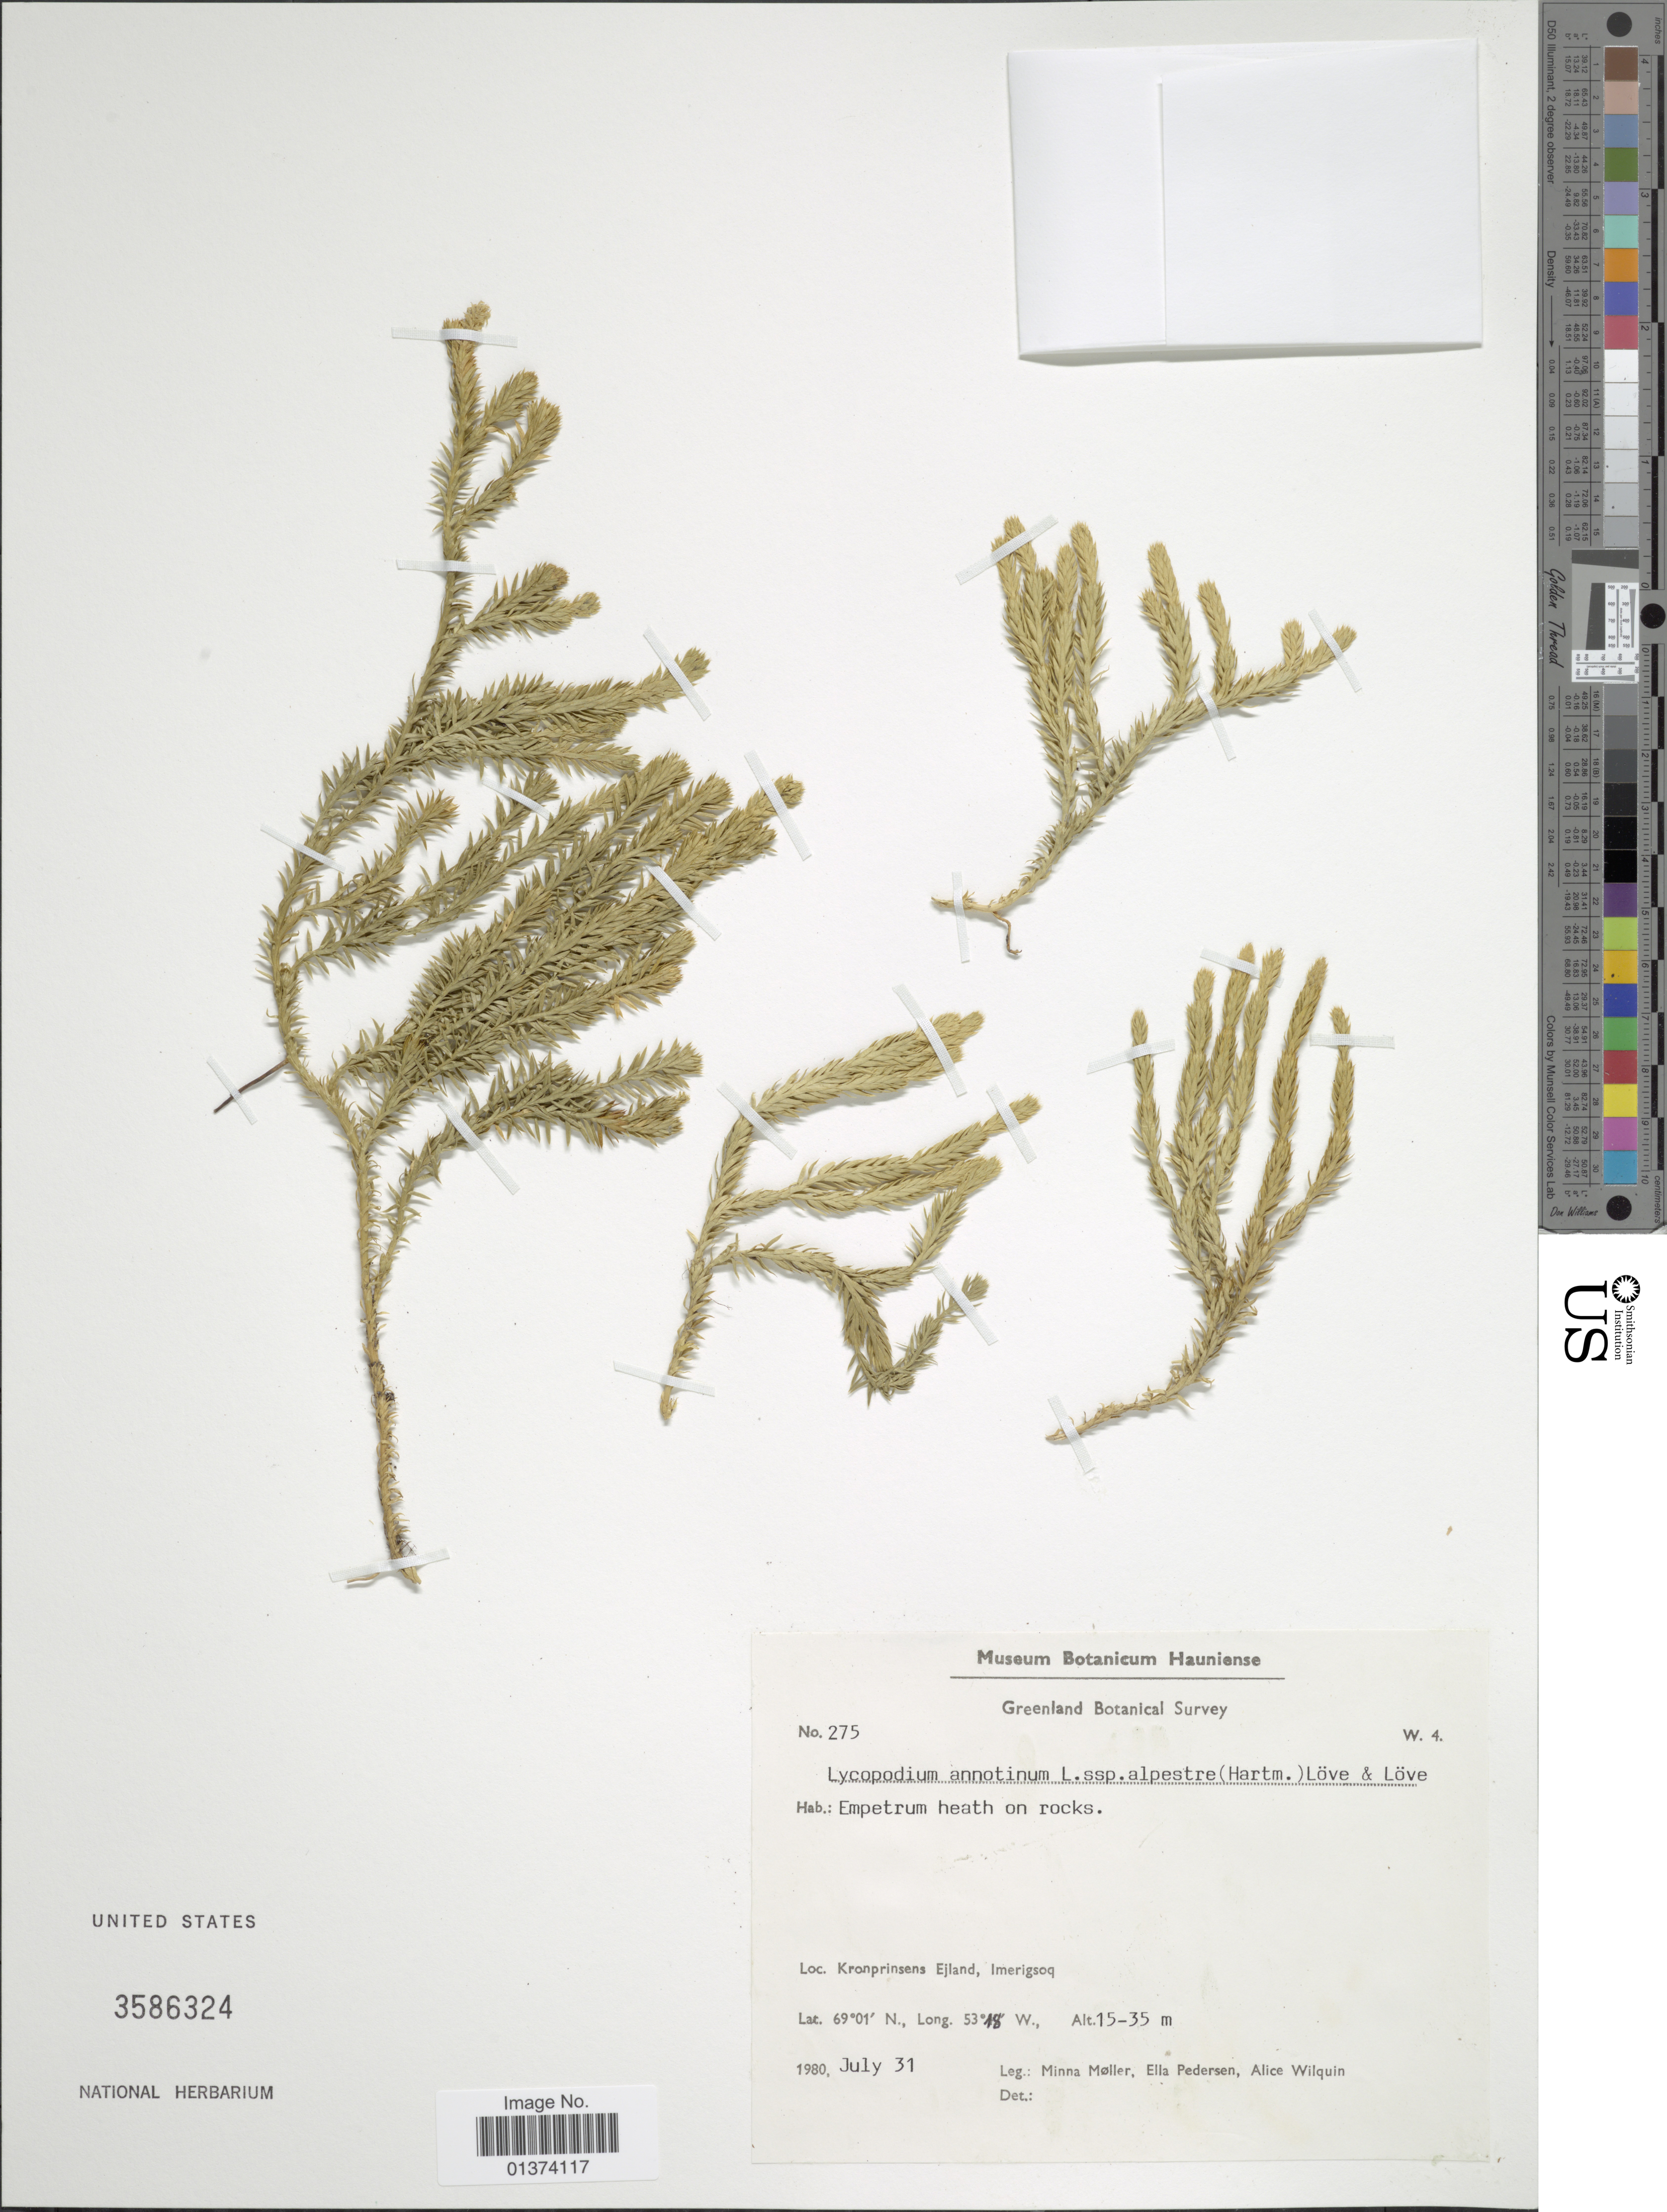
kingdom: Plantae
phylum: Tracheophyta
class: Lycopodiopsida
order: Lycopodiales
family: Lycopodiaceae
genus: Spinulum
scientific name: Spinulum annotinum subsp. annotinum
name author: (L.) A. Haines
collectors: M. Møller, E. Pedersen & A. Wilquin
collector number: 275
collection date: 1980-07-31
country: Greenland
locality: Kronprinsens Ejland, Imerigsoq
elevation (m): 15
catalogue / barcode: US 3586324